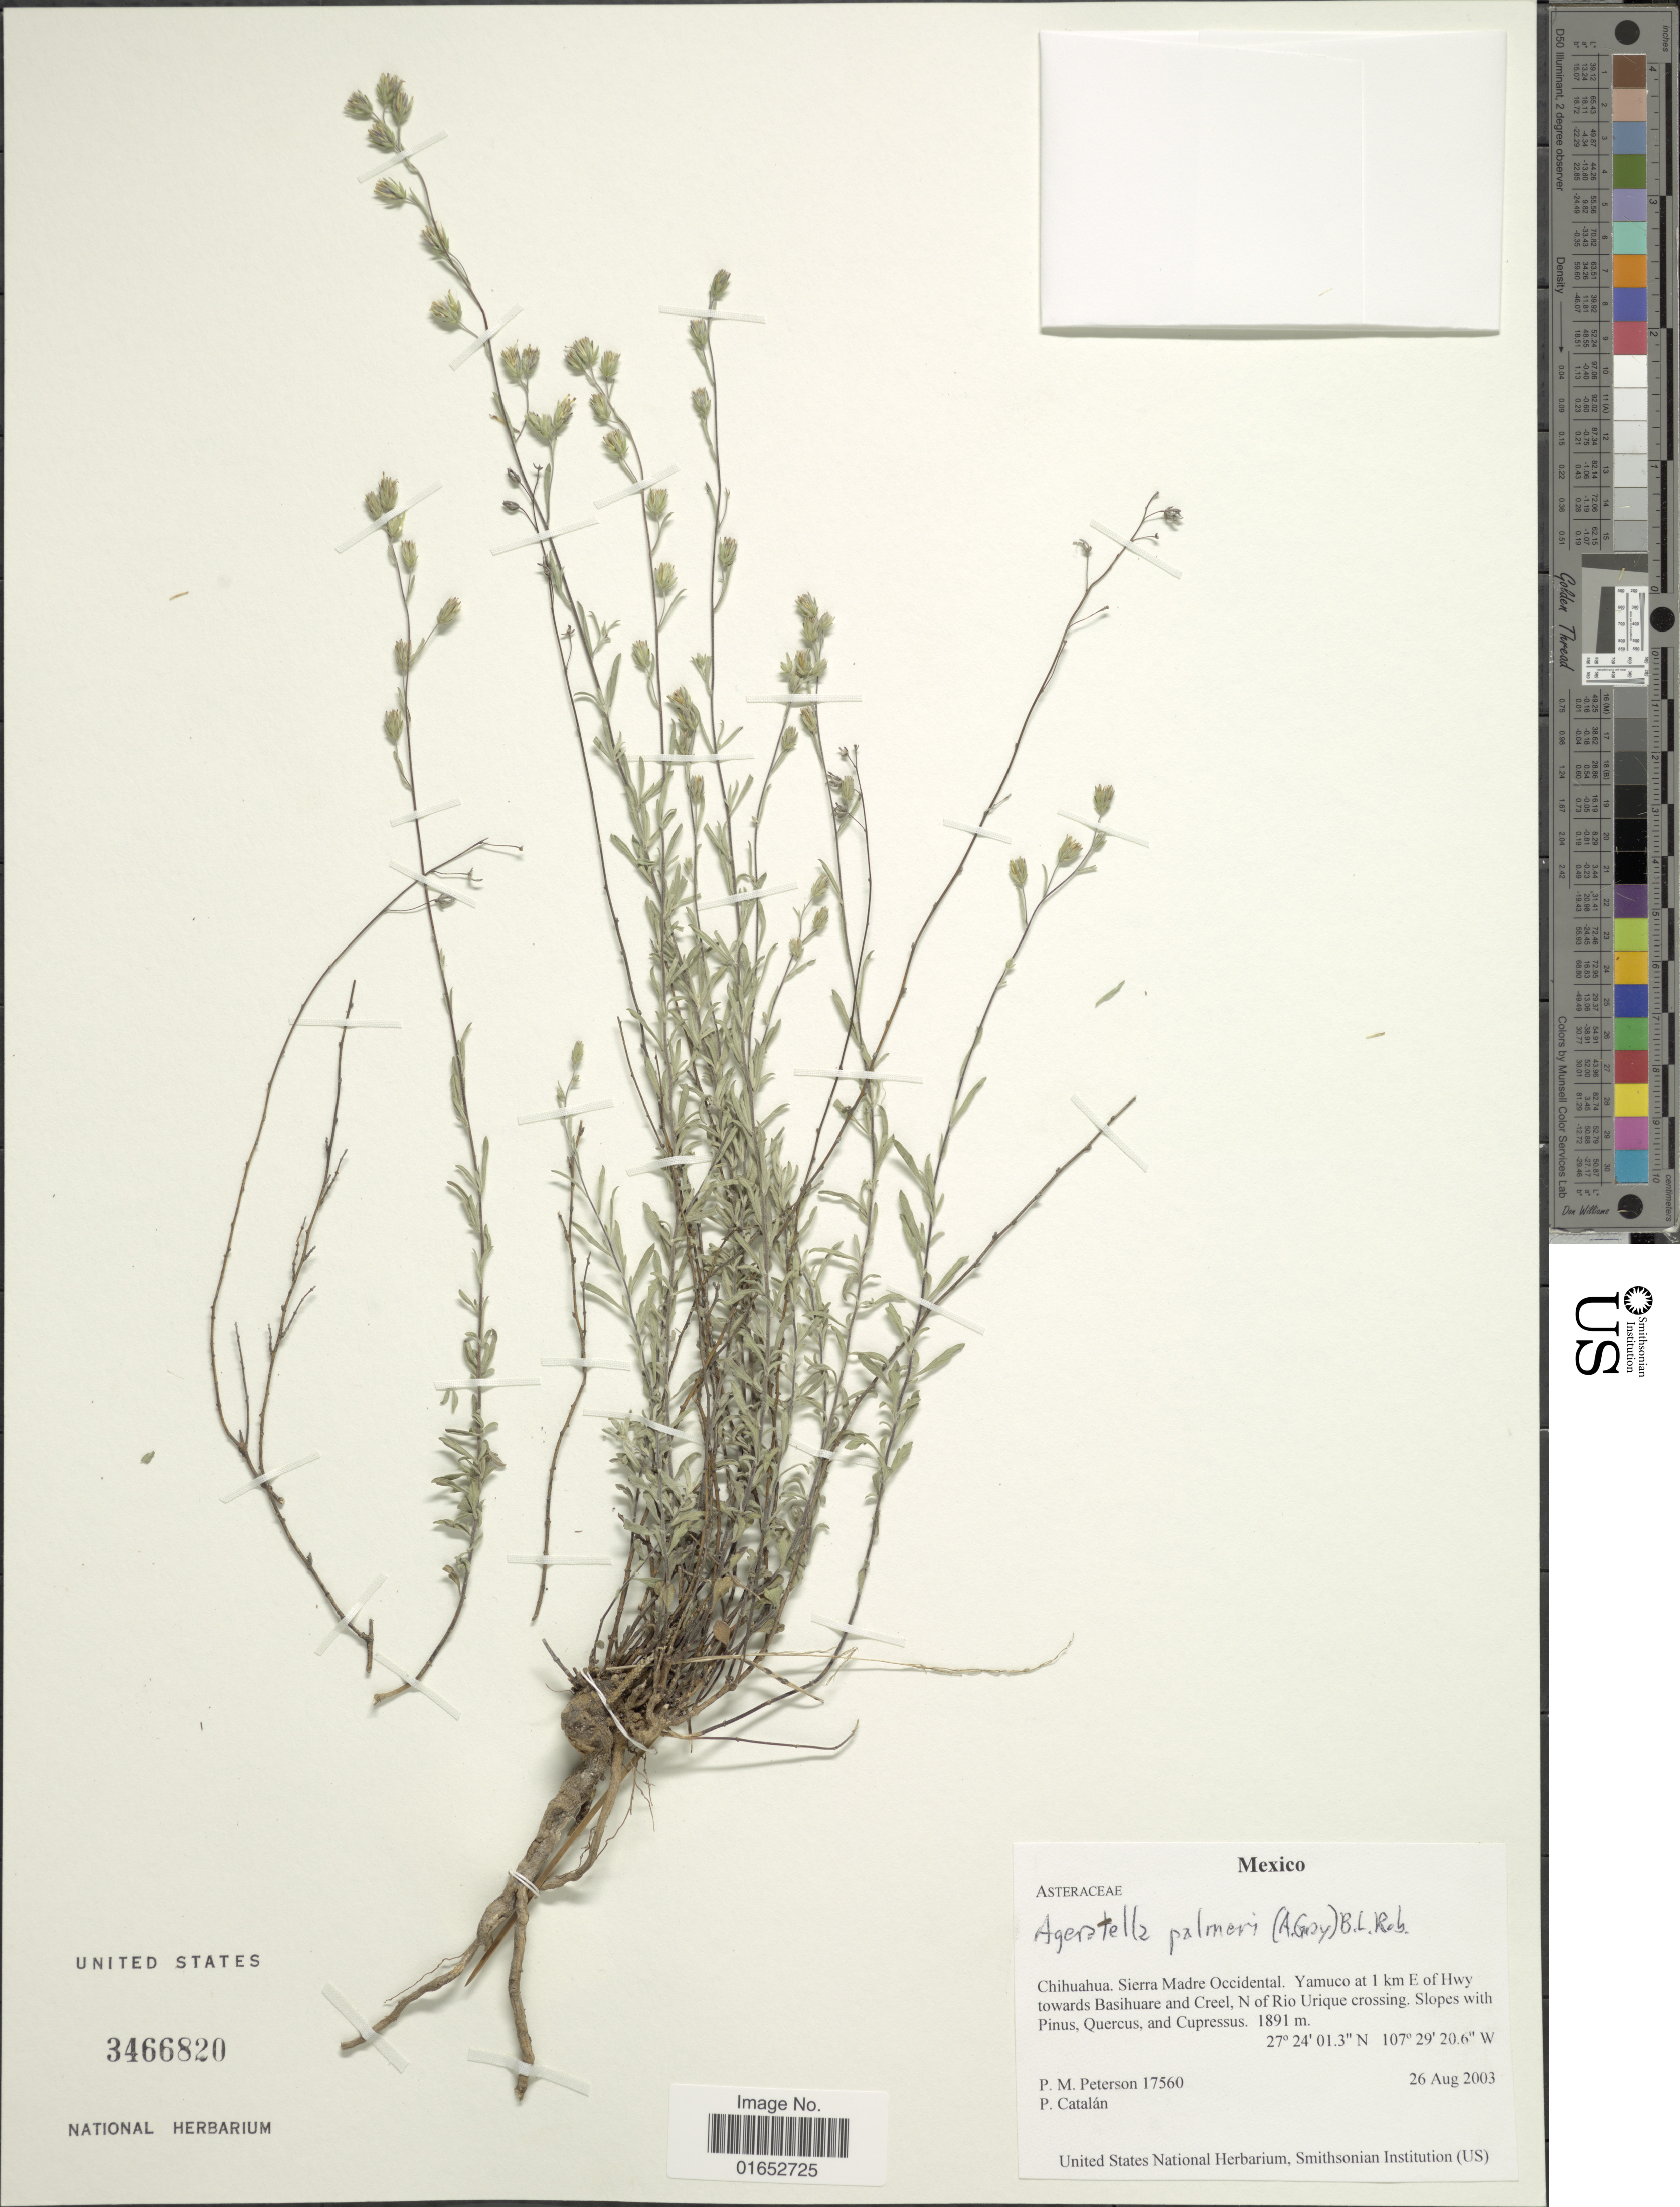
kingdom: Plantae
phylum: Tracheophyta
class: Magnoliopsida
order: Asterales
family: Asteraceae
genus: Ageratella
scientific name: Ageratella palmeri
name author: (A. Gray) B.L. Rob.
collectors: P. M. Peterson & P. Catalán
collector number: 17560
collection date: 2003-08-26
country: Mexico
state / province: Chihuahua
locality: Sierra Madre Occidental, Yamuco at 1 km E of Hwy towrads Basihuare and Creel, N of Rio Urique crossing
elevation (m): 1891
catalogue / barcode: US 3466820